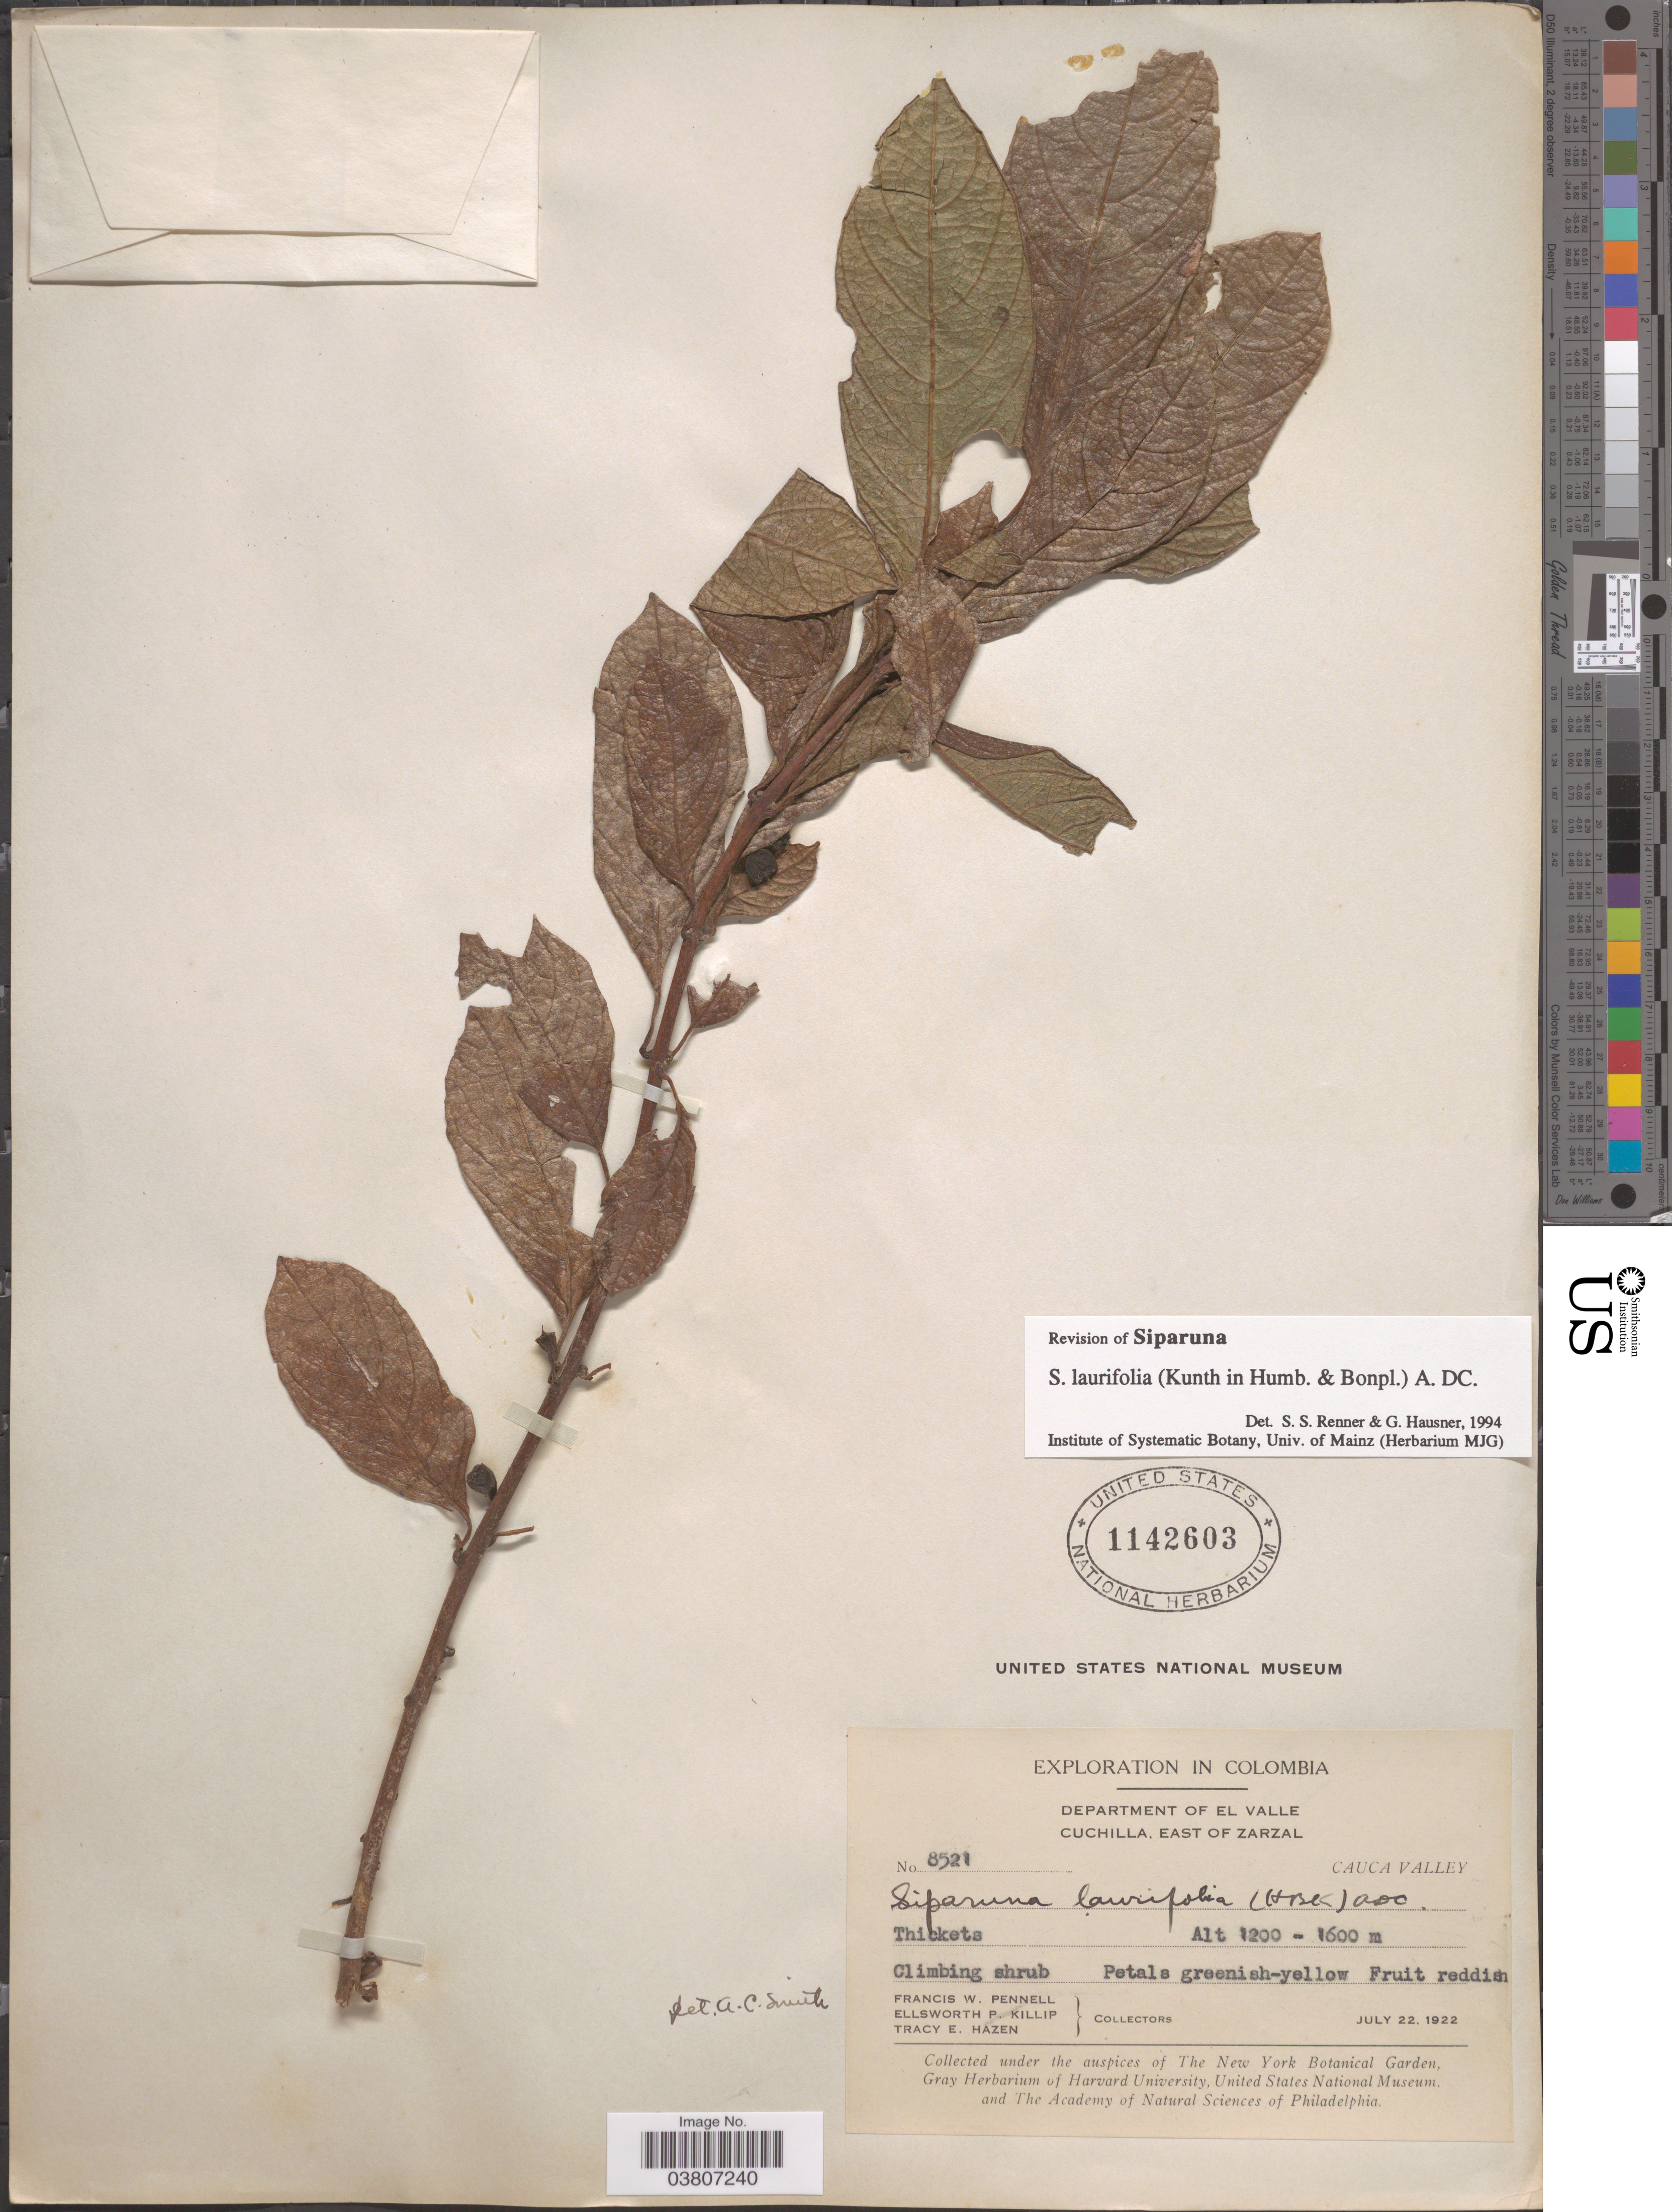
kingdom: Plantae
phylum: Tracheophyta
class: Magnoliopsida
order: Laurales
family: Siparunaceae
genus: Siparuna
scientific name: Siparuna laurifolia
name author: (Kunth) A. DC.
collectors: F. W. Pennell, E. P. Killip & T. E. Hazen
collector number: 8521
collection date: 1922-07-22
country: Colombia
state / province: Valle del Cauca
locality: Department of El Valle, Cuchilla, East of Zarzal, Cauca Valley.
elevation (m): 1200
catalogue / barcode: US 1142603